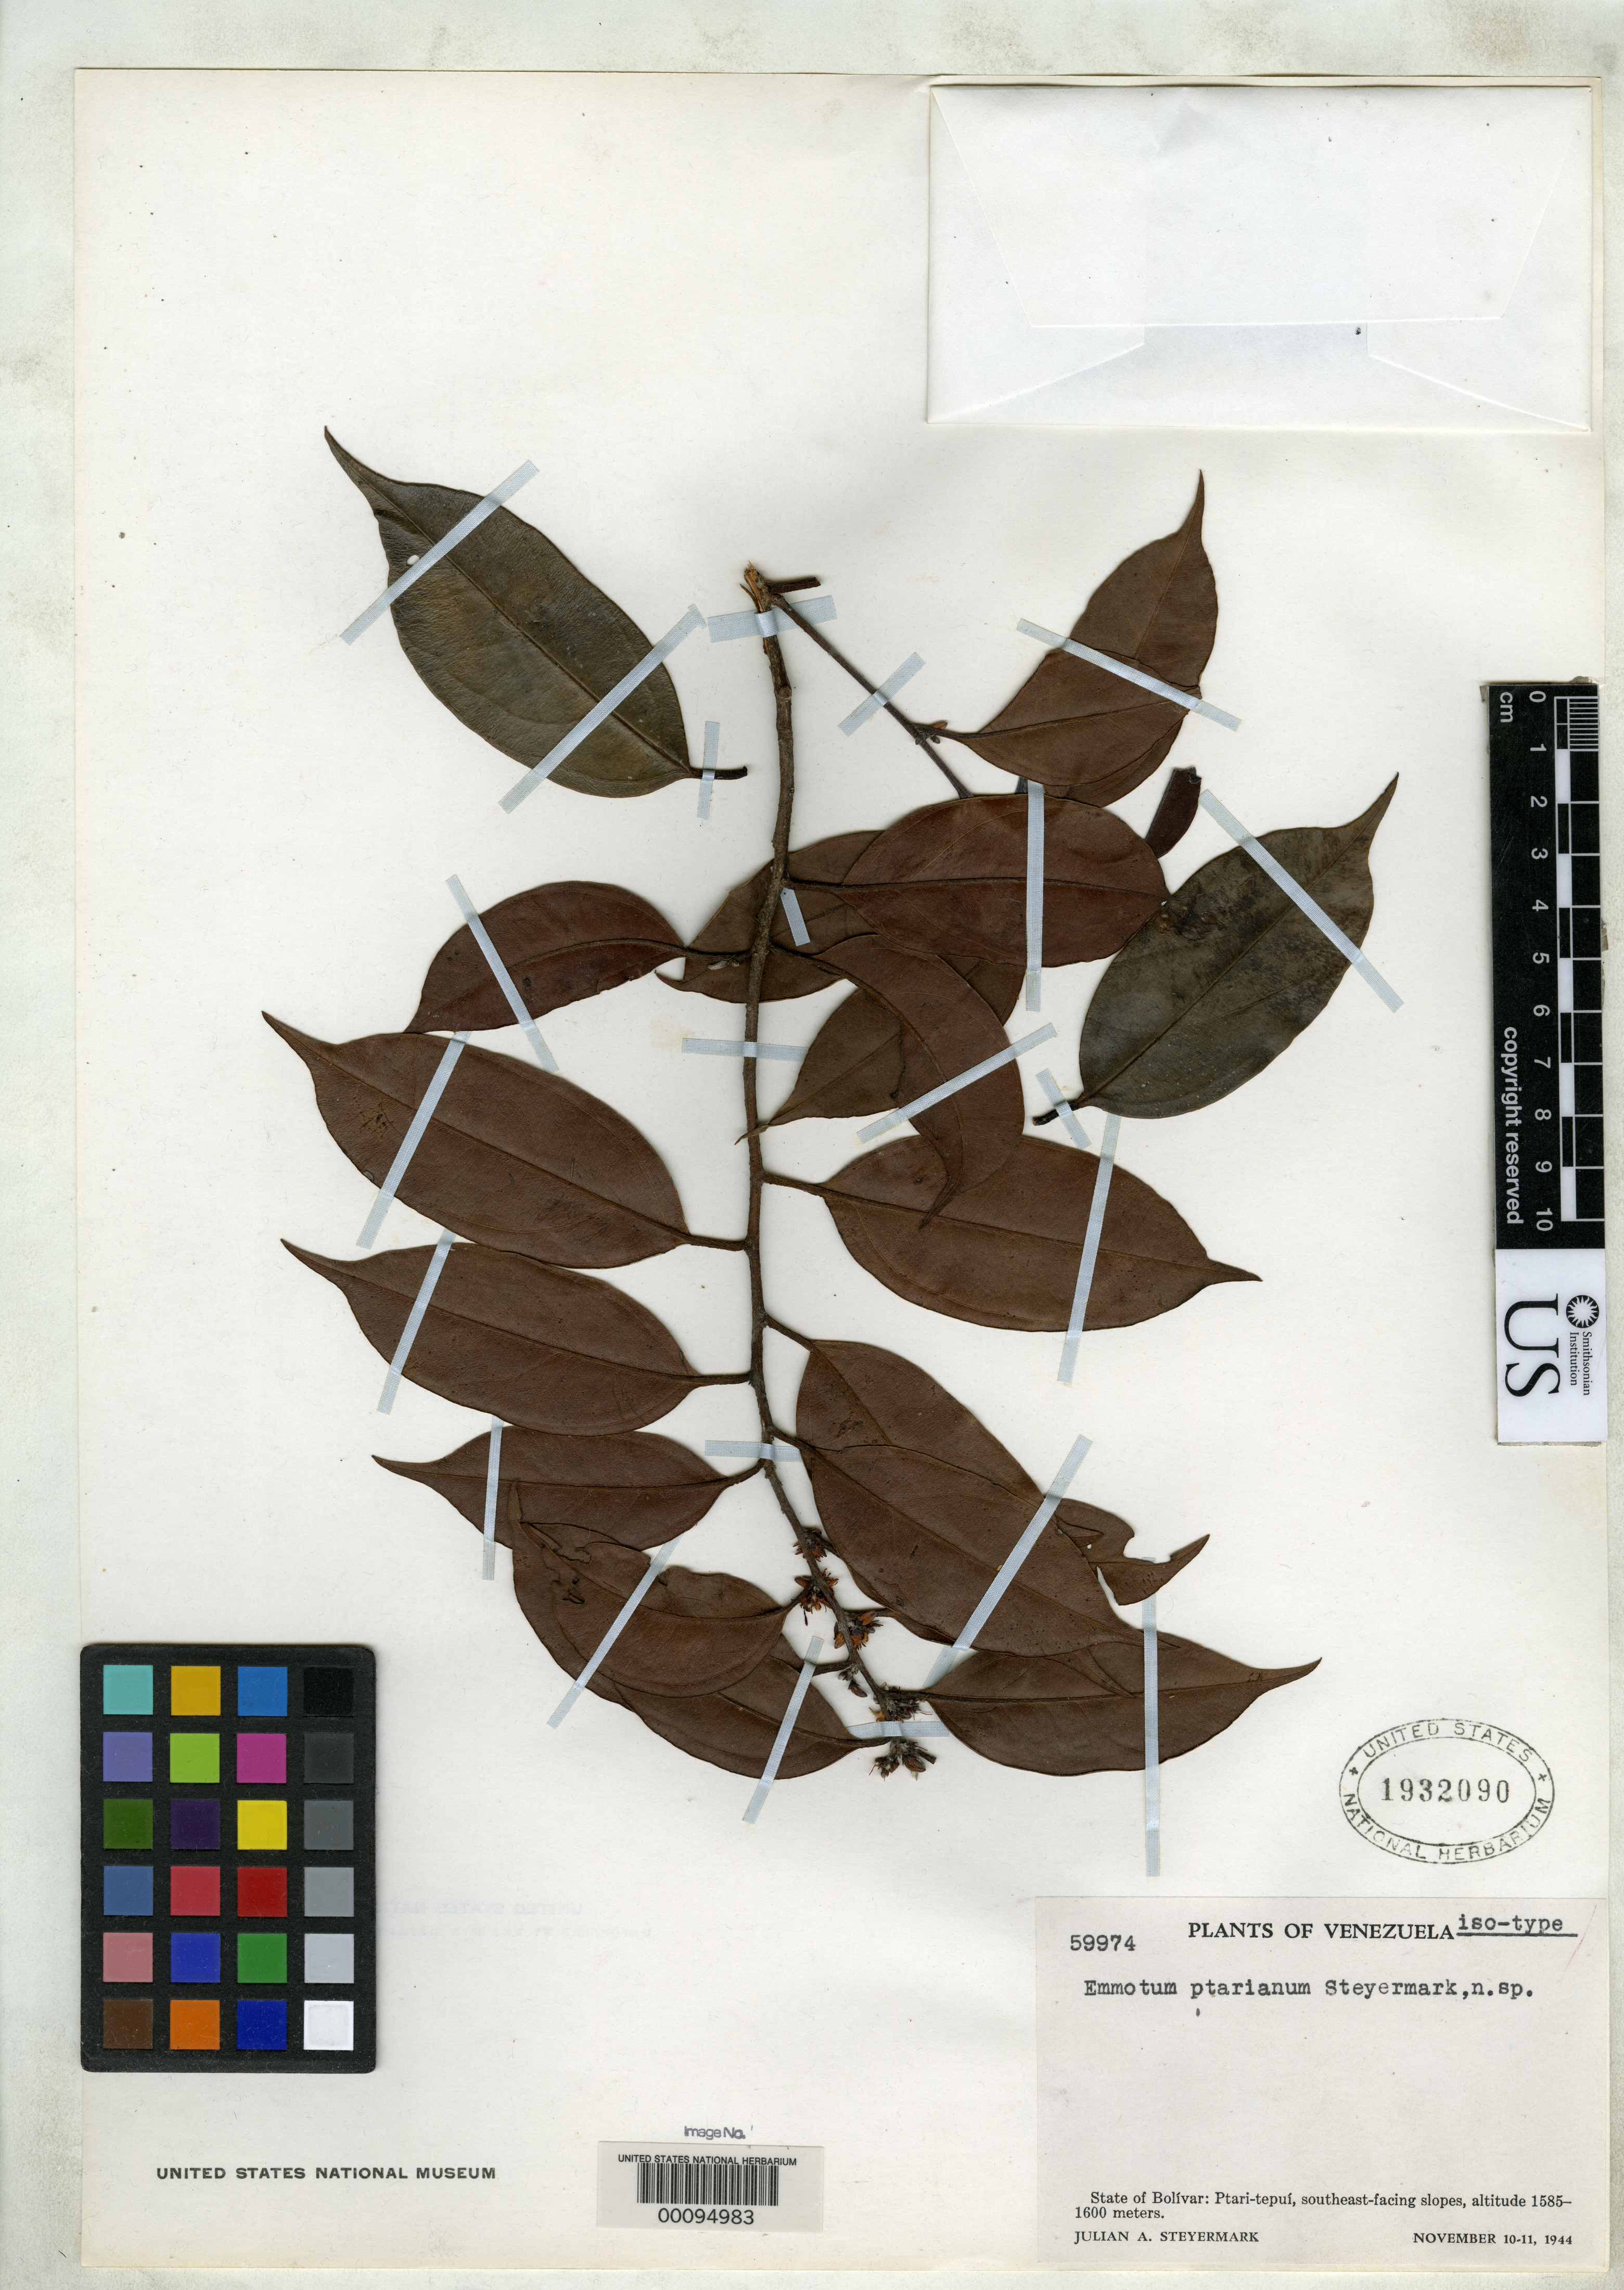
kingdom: Plantae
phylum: Tracheophyta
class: Magnoliopsida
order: Metteniusales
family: Metteniusaceae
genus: Emmotum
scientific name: Emmotum ptarianum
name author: Steyerm.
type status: Isotype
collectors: J. Steyermark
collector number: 59974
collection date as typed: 10 Nov 1944 to 11 Nov 1944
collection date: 1944-11-10/1944-11-11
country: Venezuela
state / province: Bolivar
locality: Ptari-tepui.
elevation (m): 1585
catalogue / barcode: US 1932090